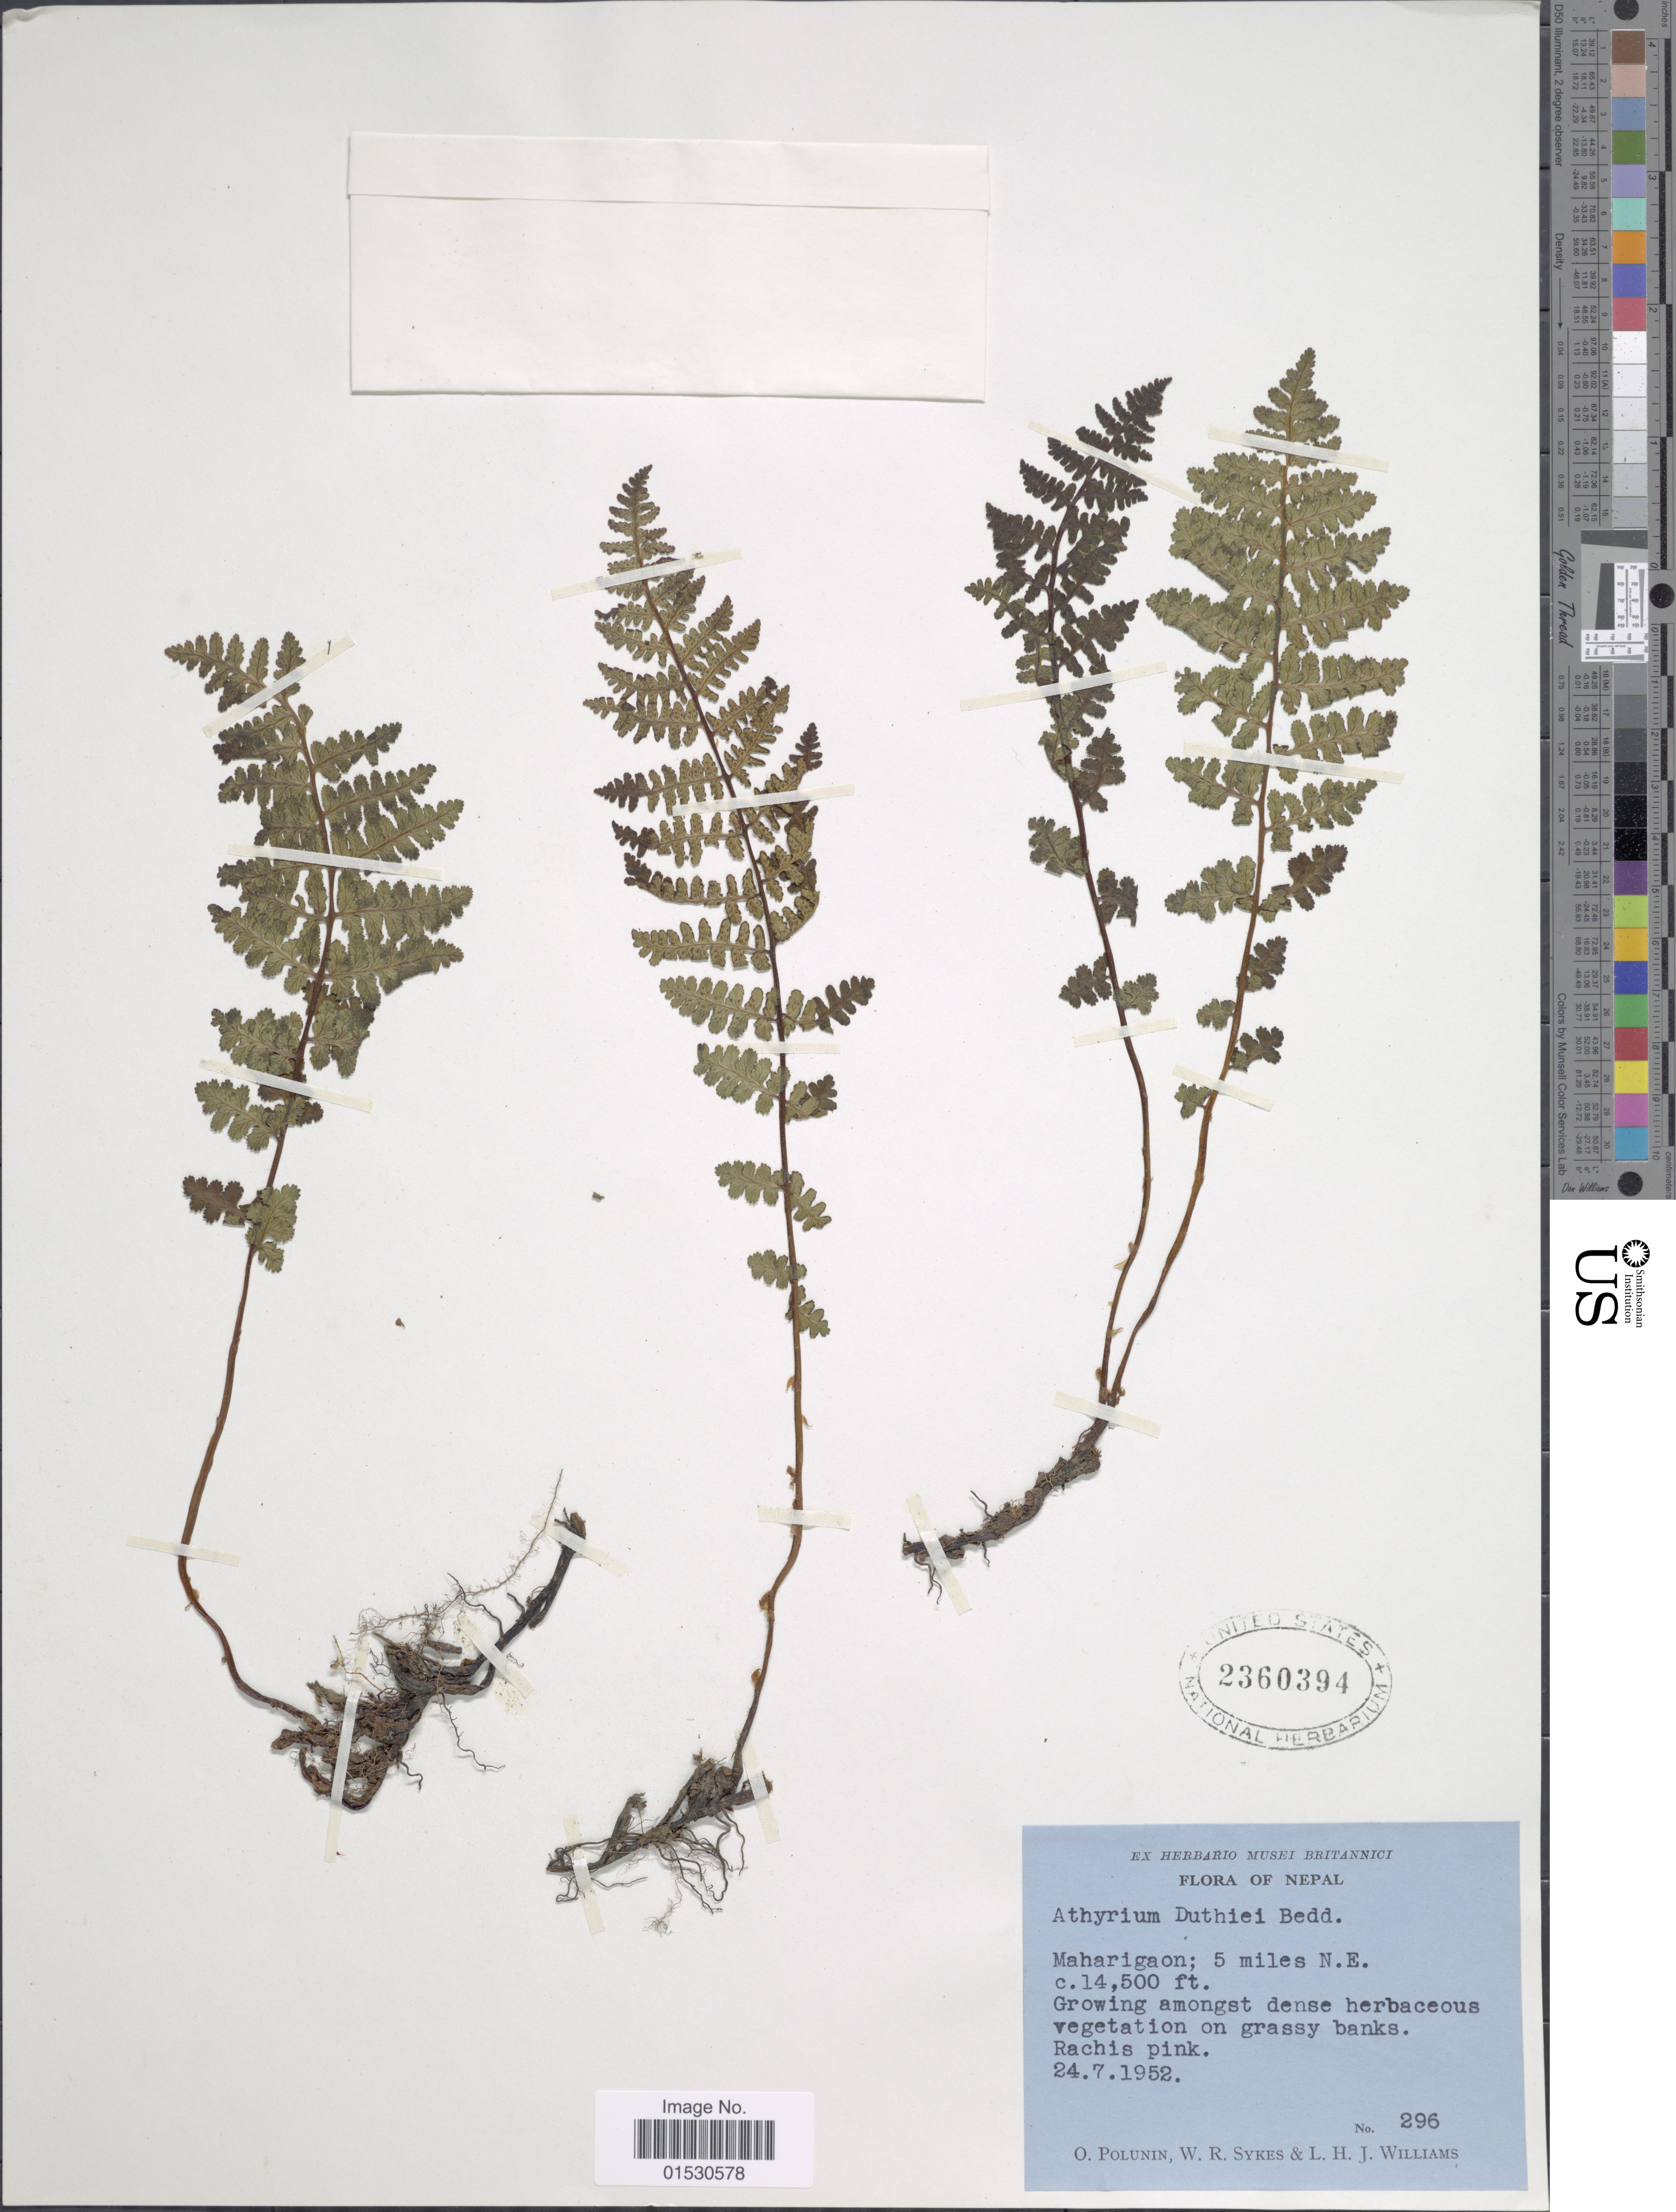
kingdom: Plantae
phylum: Tracheophyta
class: Polypodiopsida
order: Polypodiales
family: Athyriaceae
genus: Athyrium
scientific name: Athyrium duthiei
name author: (Bedd.) C. Chr.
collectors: O. V. Polunin, W. R. Sykes & L. H. J. Williams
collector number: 296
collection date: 1952-07-24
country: Nepal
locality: Maharigaon; 5 miles N.E.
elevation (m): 4420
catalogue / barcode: US 2360394